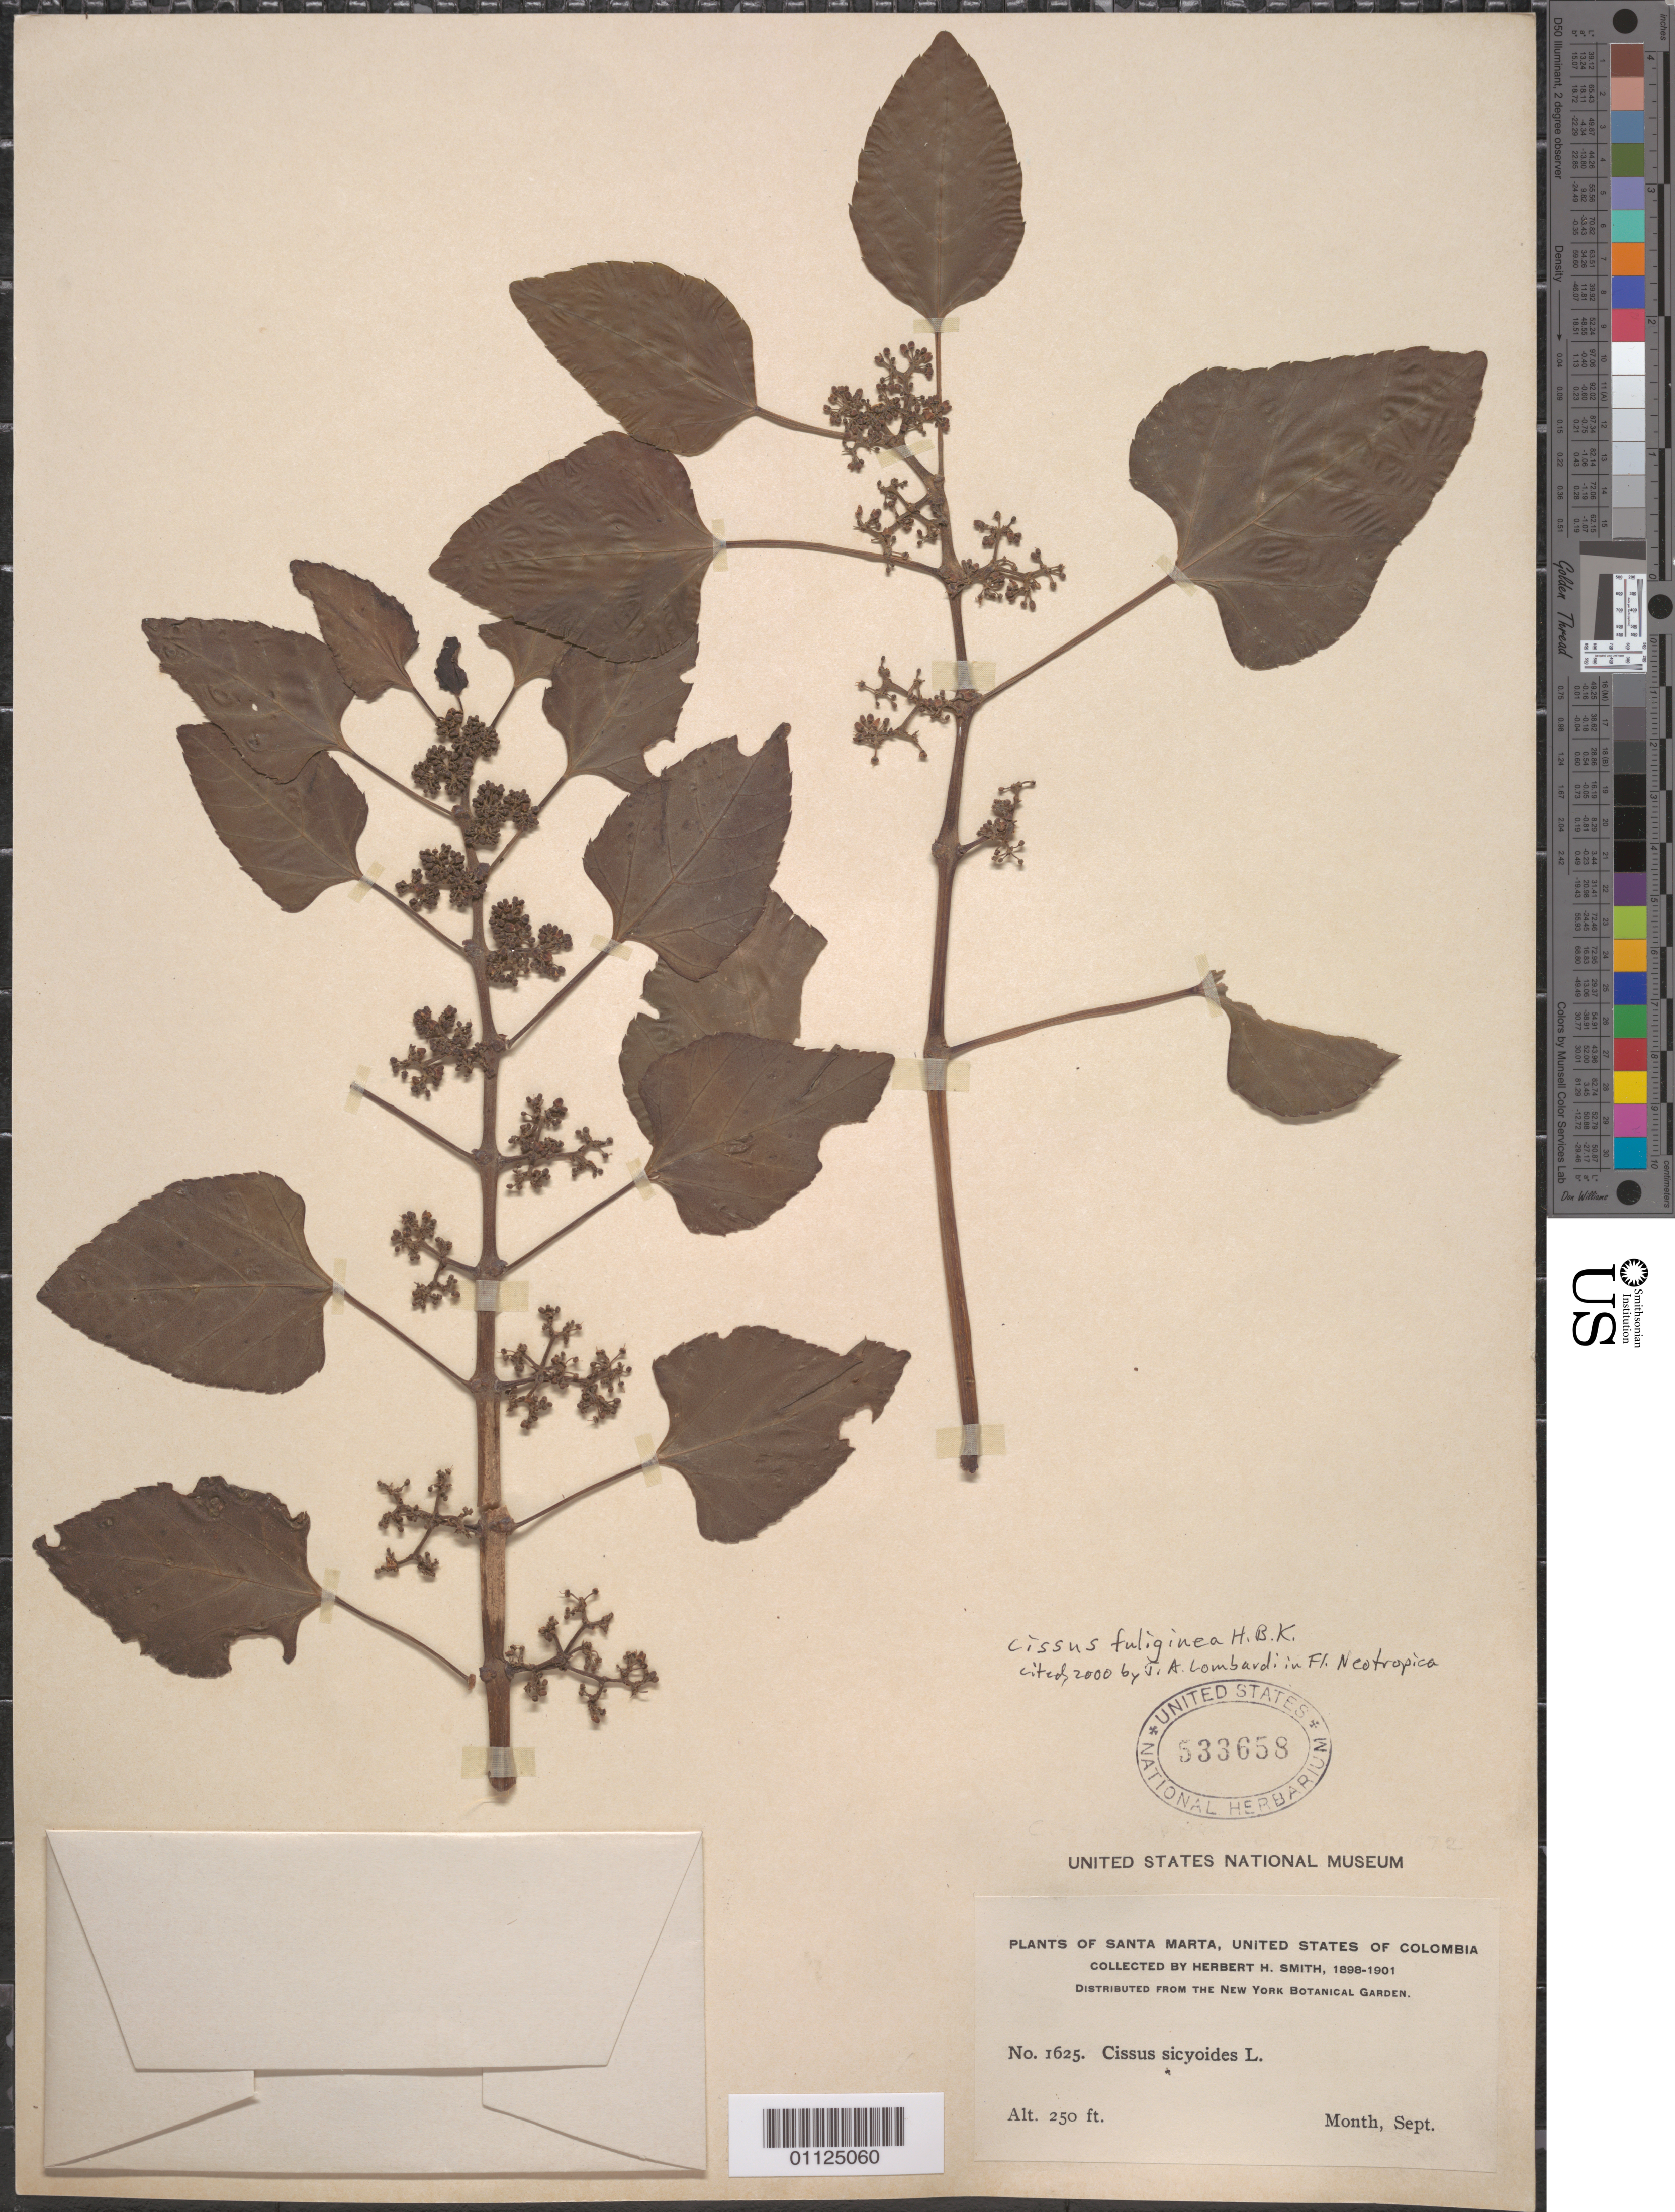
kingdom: Plantae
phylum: Tracheophyta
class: Magnoliopsida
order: Vitales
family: Vitaceae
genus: Cissus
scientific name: Cissus fuliginea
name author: Kunth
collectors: H. H. Smith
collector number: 1625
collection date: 1898/1901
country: Colombia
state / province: Magdalena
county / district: Santa Marta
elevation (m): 76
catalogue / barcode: US 533658